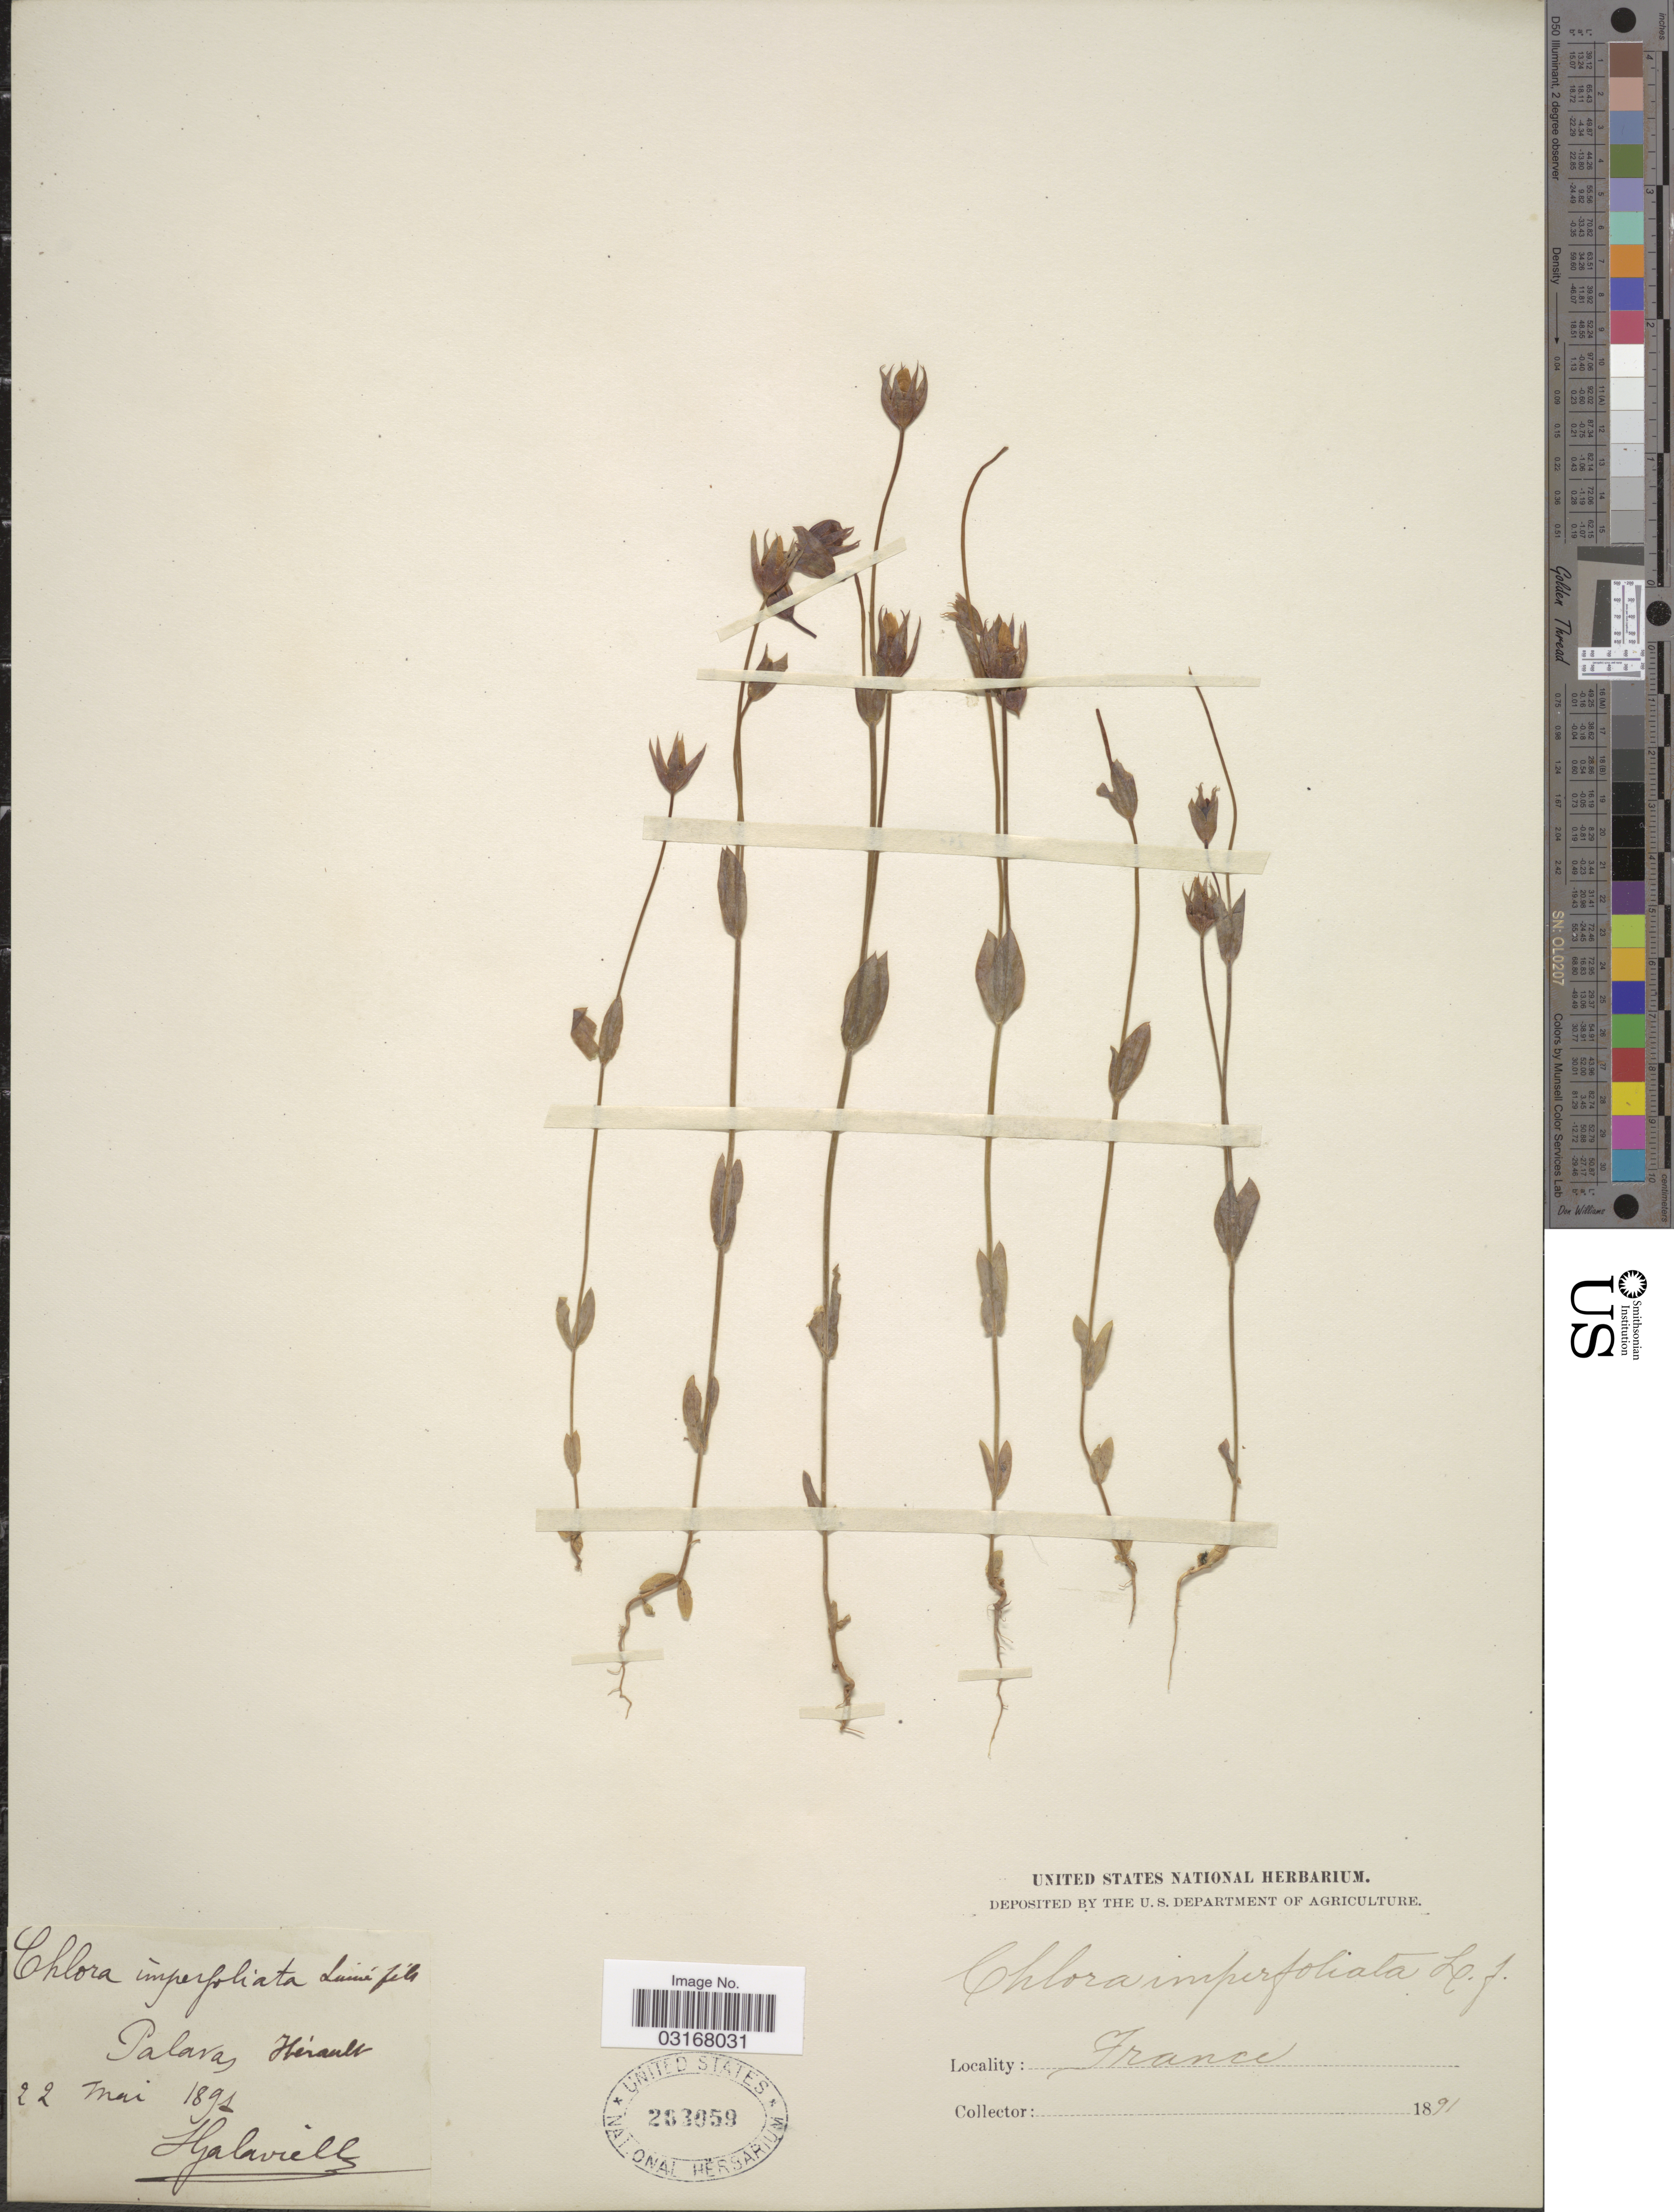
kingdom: Plantae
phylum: Tracheophyta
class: Magnoliopsida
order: Gentianales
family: Gentianaceae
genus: Chlora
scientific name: Chlora imperfoliata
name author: L. f.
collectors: L. Galaviell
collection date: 1891-05-22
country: France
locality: Palavas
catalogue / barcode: US 283059